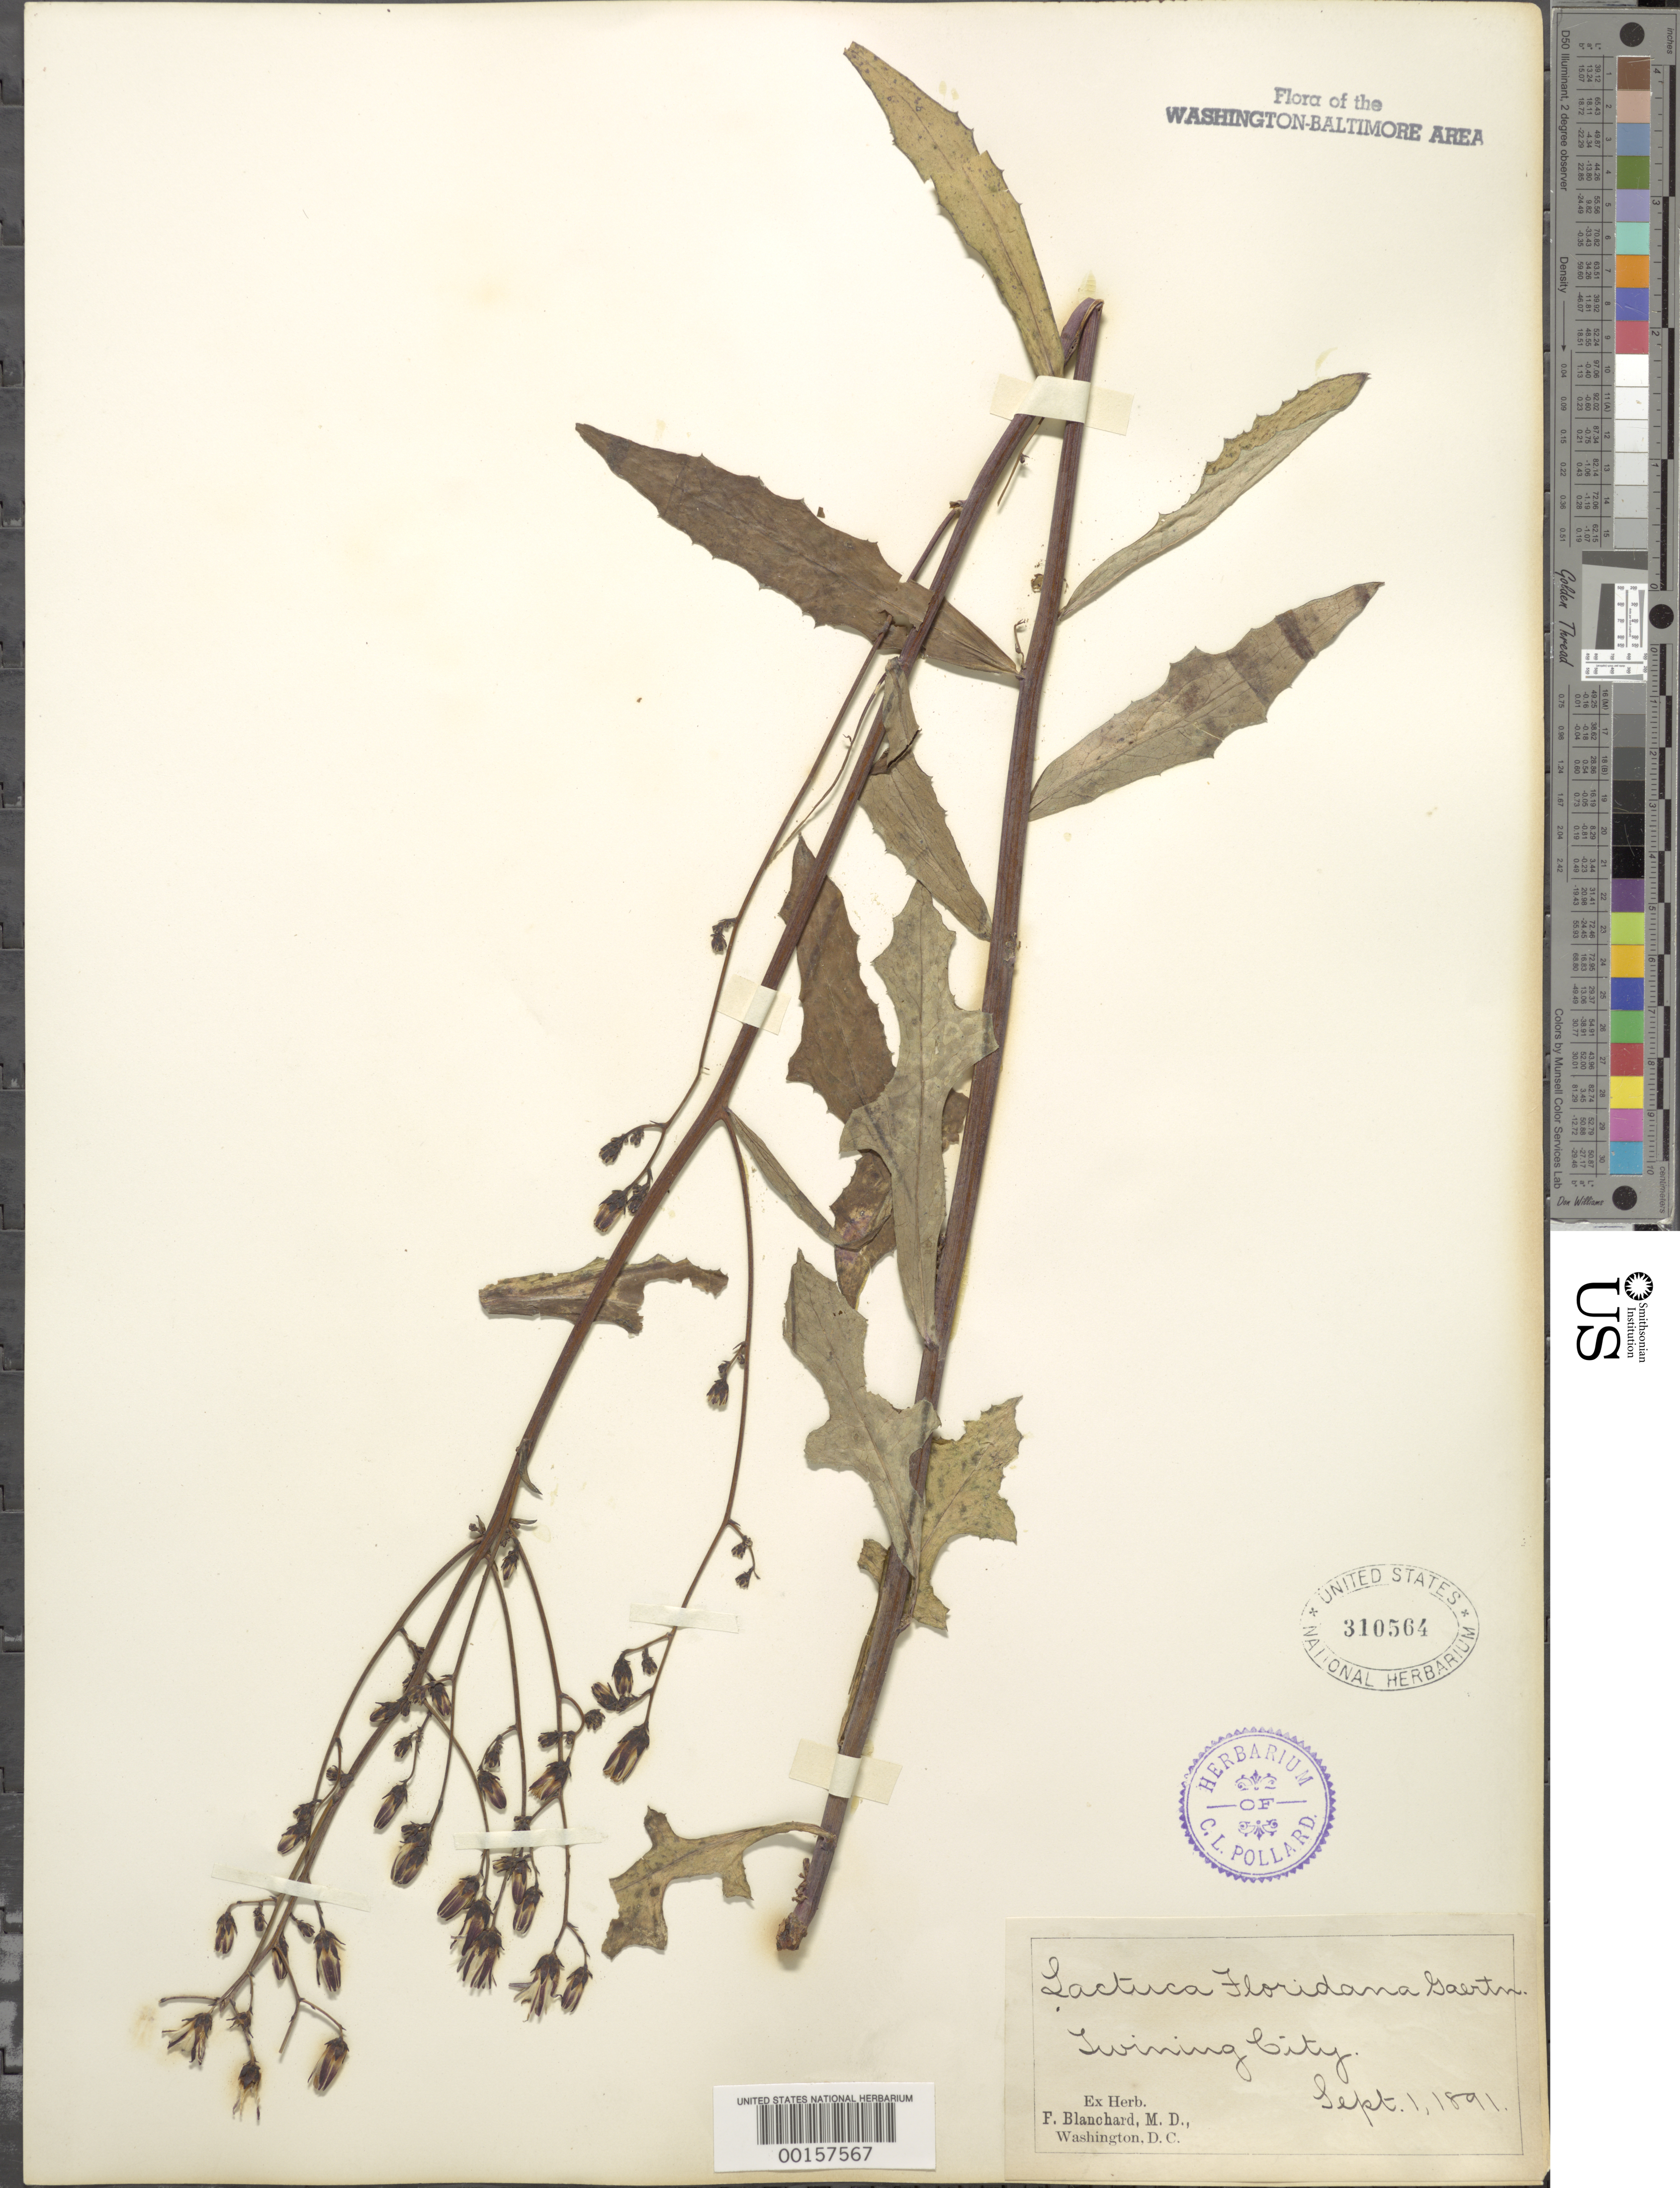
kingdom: Plantae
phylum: Tracheophyta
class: Magnoliopsida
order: Asterales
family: Asteraceae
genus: Lactuca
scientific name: Lactuca floridana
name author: (L.) Gaertn.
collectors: F. Blanchard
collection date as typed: -1 Sep 1891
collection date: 1891-09-01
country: United States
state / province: District of Columbia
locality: Twining City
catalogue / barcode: US 310564